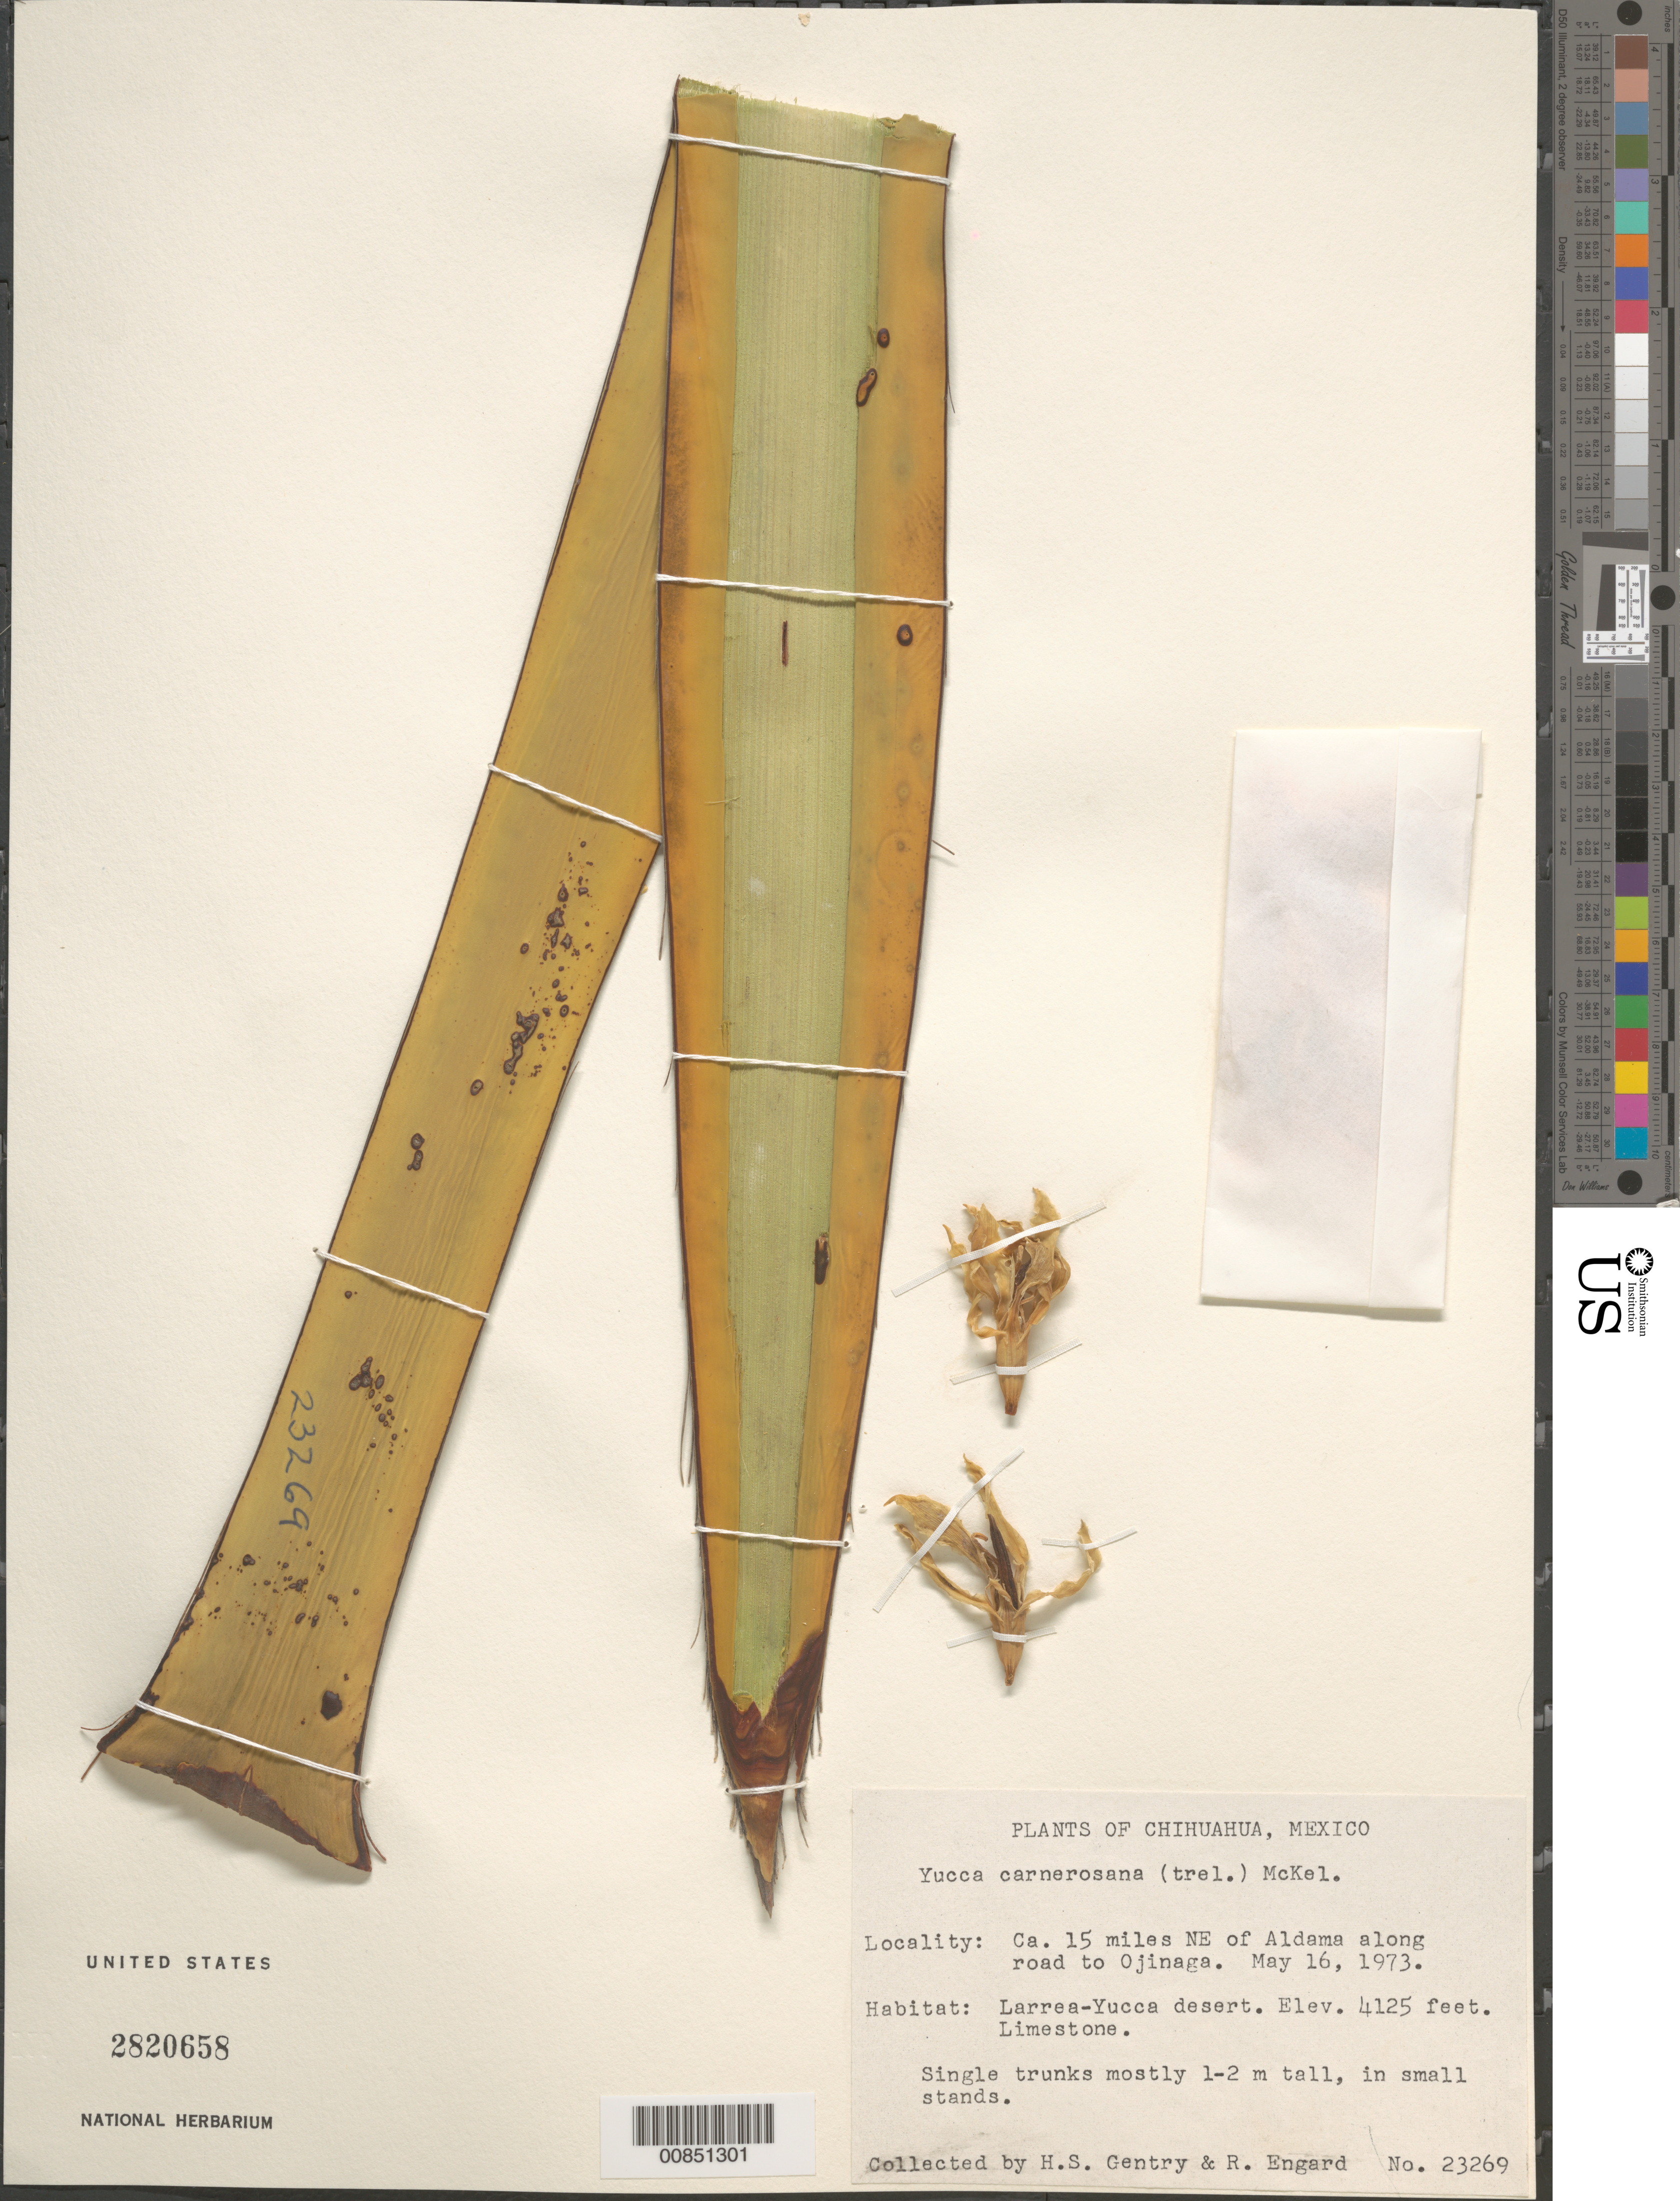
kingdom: Plantae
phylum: Tracheophyta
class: Liliopsida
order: Asparagales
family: Asparagaceae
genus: Yucca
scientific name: Yucca carnerosana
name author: (Trel.) McKelvey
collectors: H. S. Gentry & R. Engard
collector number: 23269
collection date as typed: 16 May 1973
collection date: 1973-05-16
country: Mexico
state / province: Chihuahua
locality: Ca. 15 miles NE of Aldama along road to Ojinaga.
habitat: Larrea-Yucca desert. Limestone.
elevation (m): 1257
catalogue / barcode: US 2820658